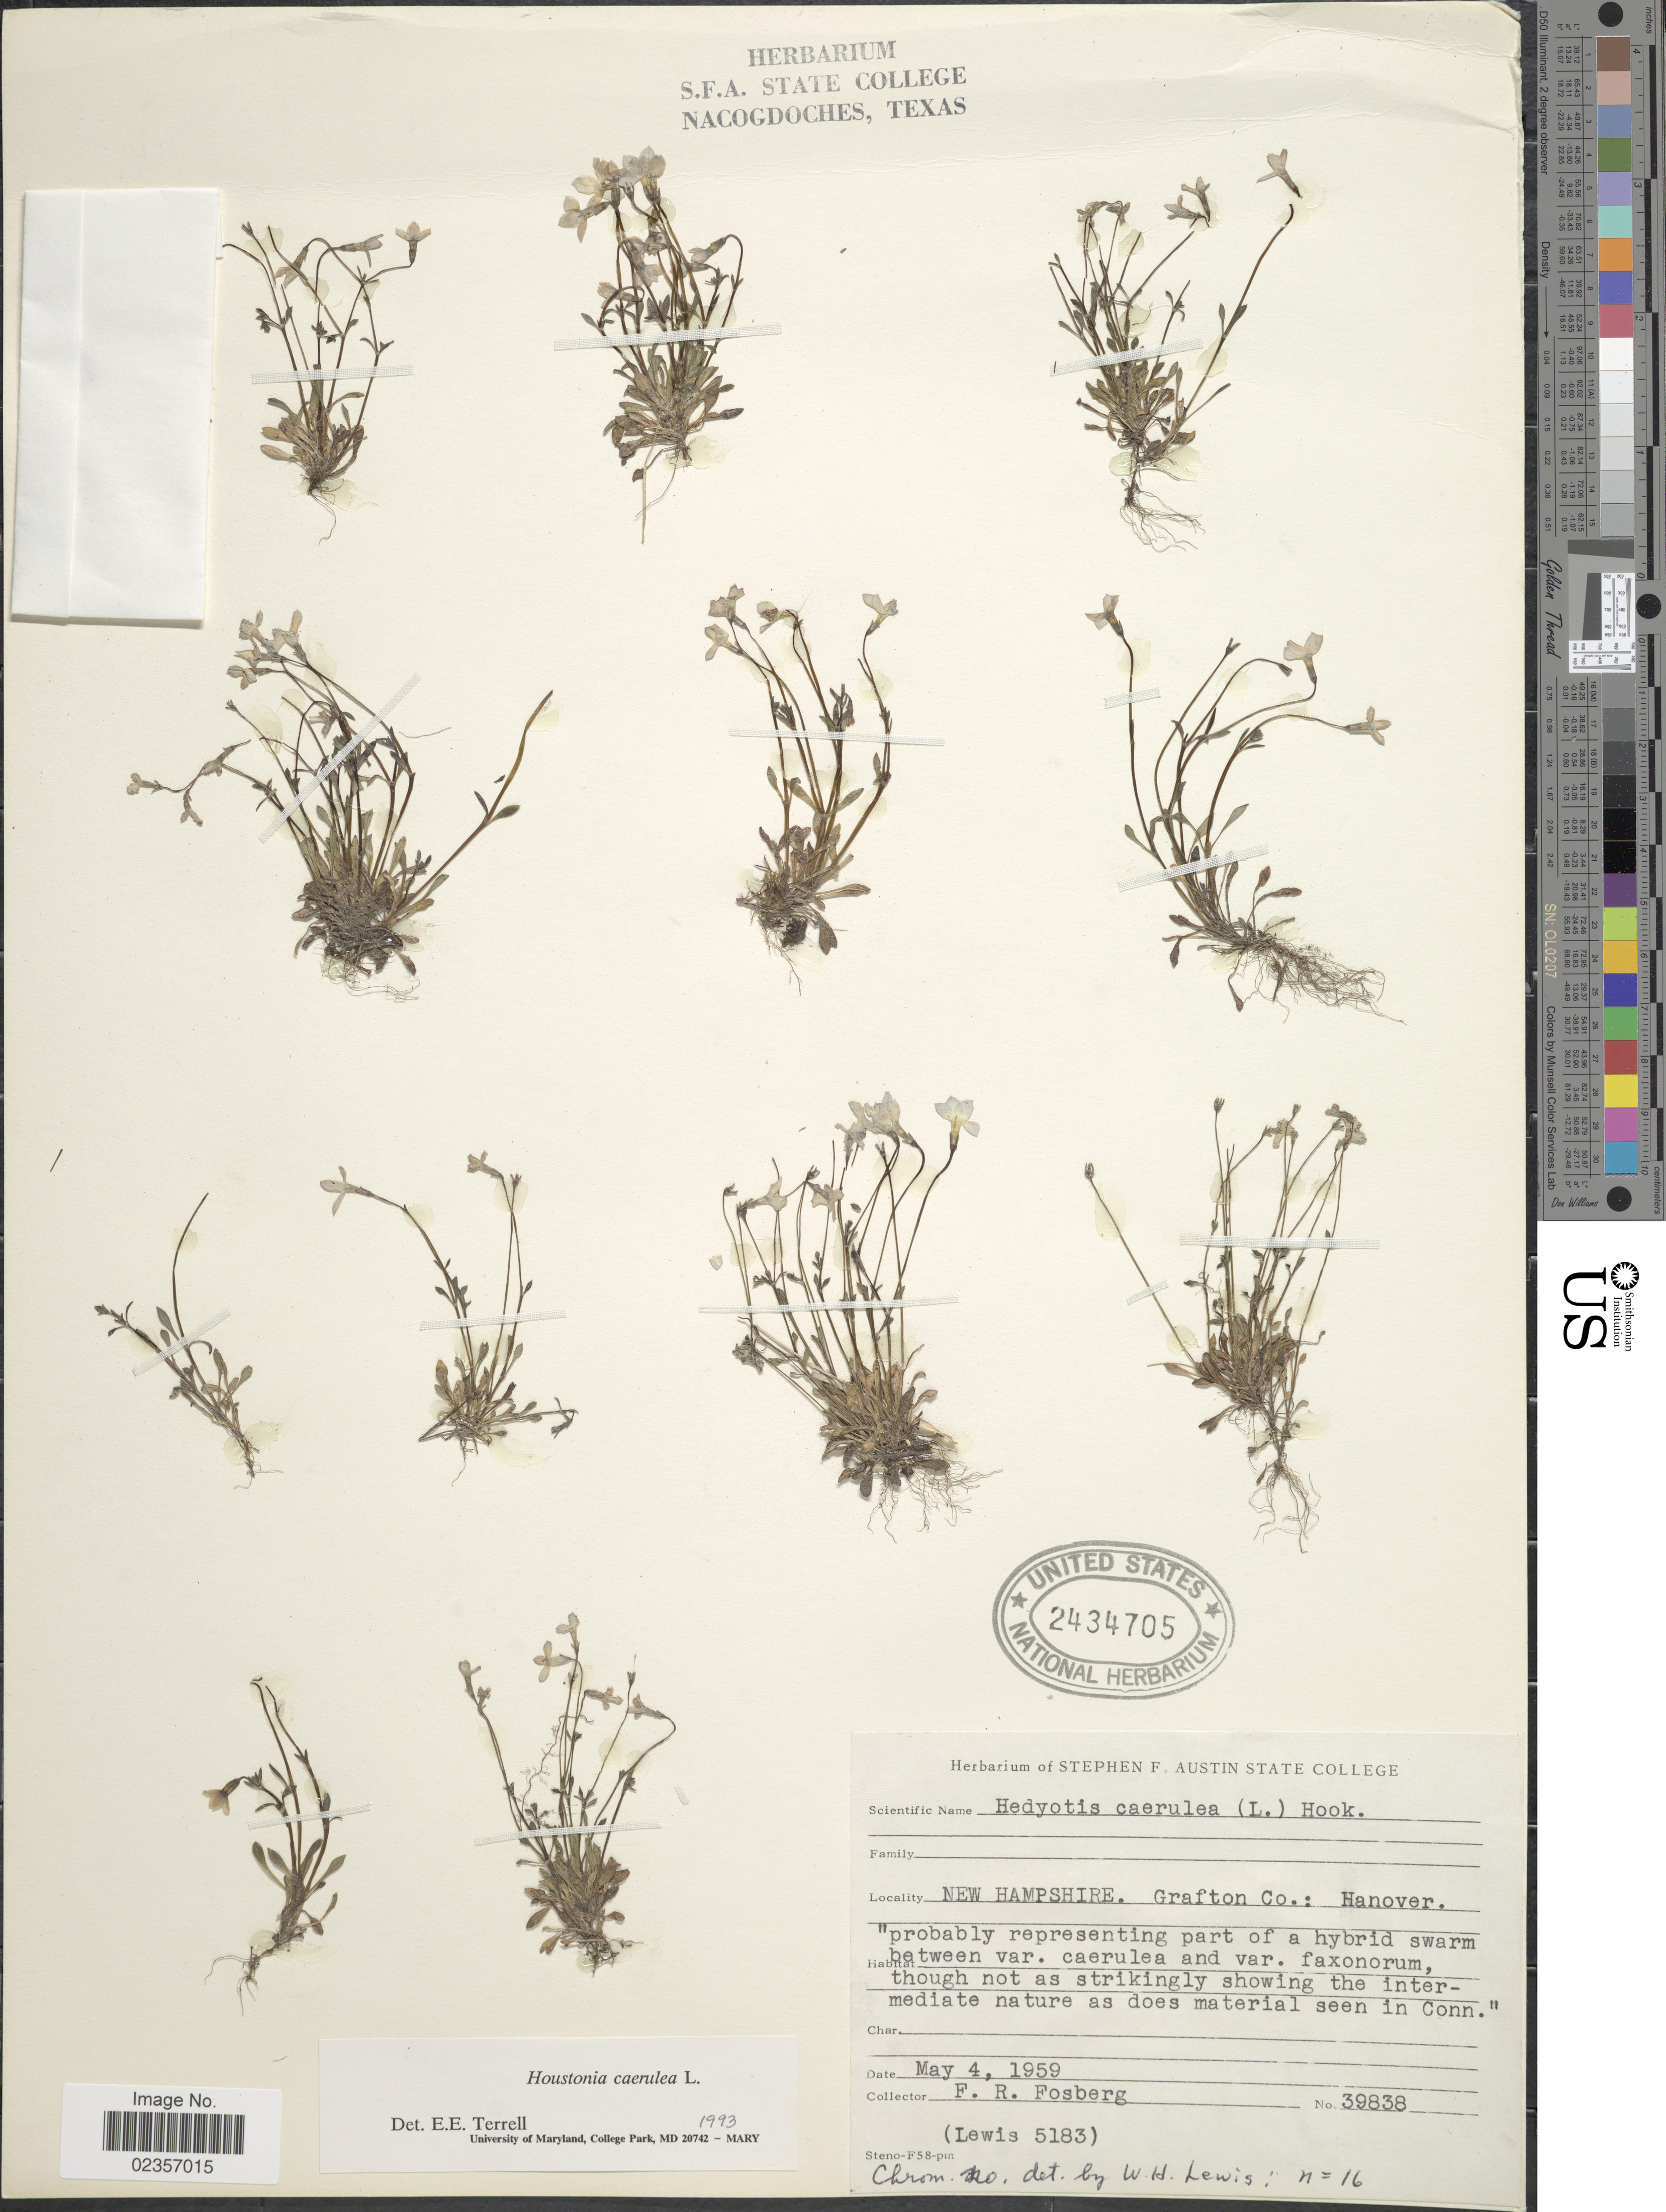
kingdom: Plantae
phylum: Tracheophyta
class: Magnoliopsida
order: Gentianales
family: Rubiaceae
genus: Houstonia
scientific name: Houstonia caerulea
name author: L.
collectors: F. R. Fosberg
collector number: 39838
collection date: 1959-05-04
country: United States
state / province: New Hampshire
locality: Grafton Co.: Hanover.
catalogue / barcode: US 2434705